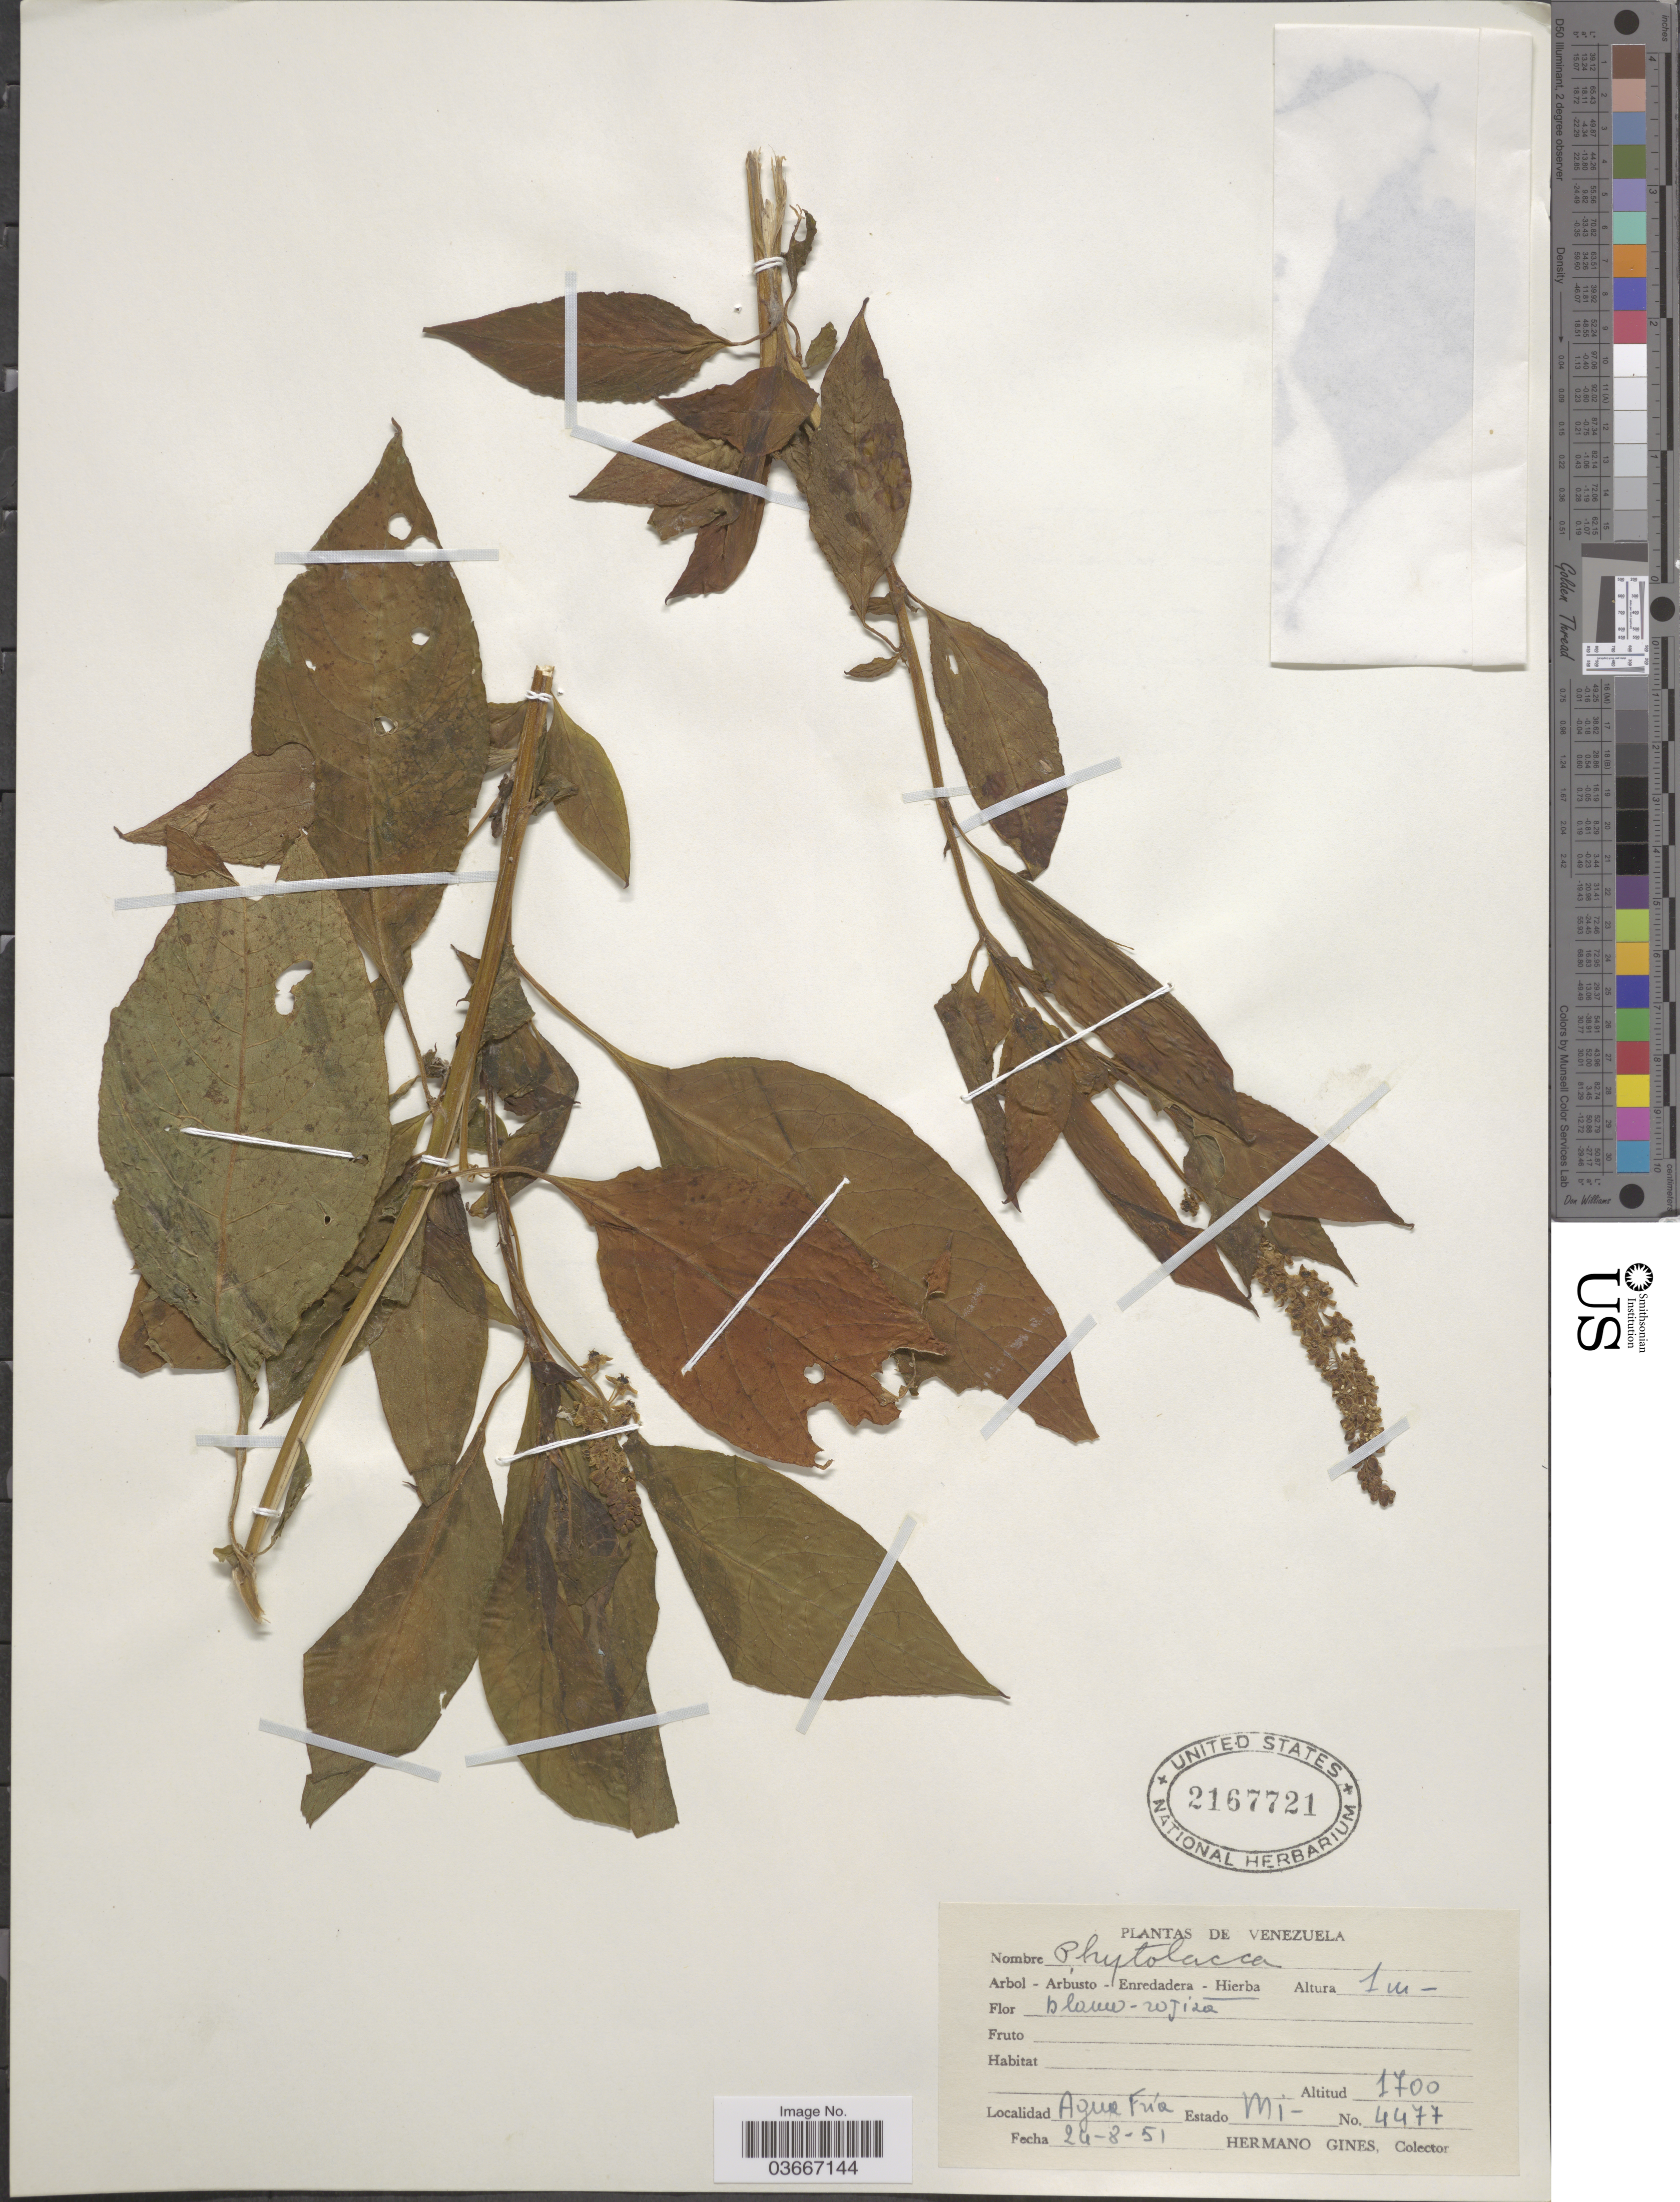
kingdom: Plantae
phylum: Tracheophyta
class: Magnoliopsida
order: Caryophyllales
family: Phytolaccaceae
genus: Phytolacca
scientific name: Phytolacca sp.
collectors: Bro. Gines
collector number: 4477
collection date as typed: Transcribed d/m/y: 24/8/51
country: Venezuela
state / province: Miranda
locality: Agua Fria.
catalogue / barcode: US 2167721